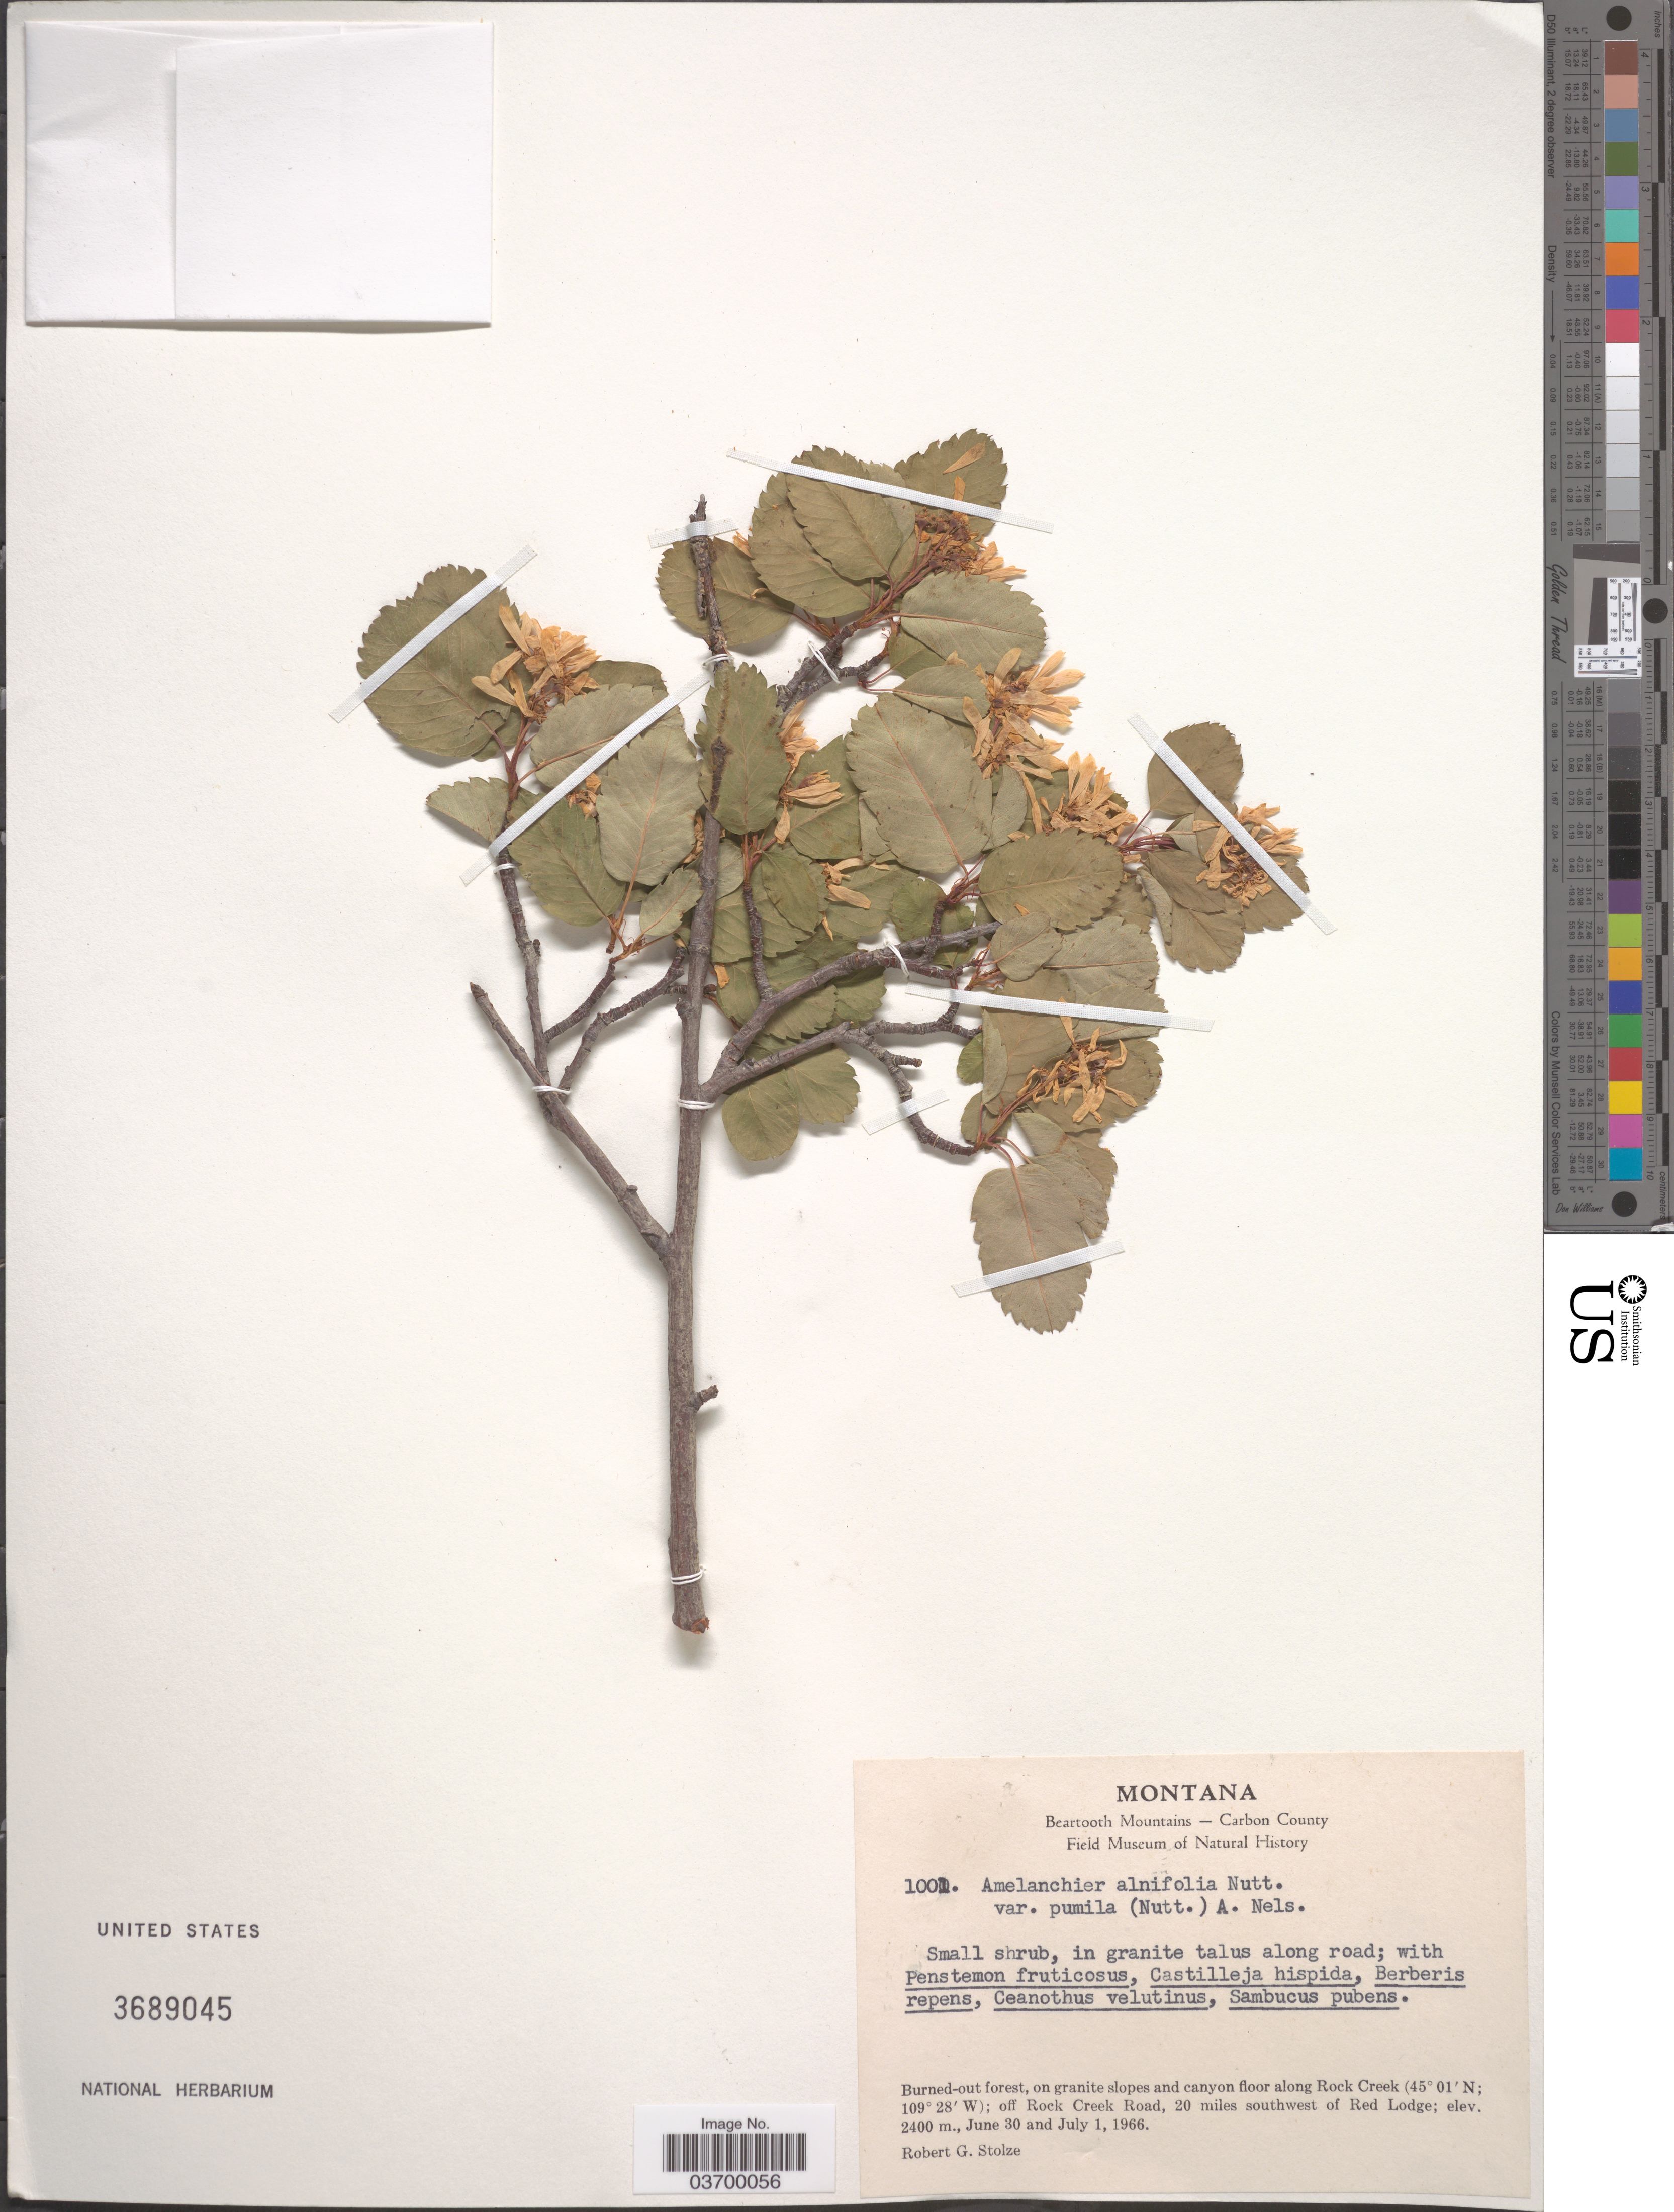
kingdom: Plantae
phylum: Tracheophyta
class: Magnoliopsida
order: Rosales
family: Rosaceae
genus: Amelanchier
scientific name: Amelanchier alnifolia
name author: (Nutt.) Nutt. ex M. Roem.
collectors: R. G. Stolze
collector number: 1001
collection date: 1966-06-30/1966-07-01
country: United States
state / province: Montana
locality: Beartooth Mountains- Carbon County. On granite slopes and canyon floor along Rock Creek; off Rock Creek Road, 20 miles southwest of Red Lodge.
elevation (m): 2400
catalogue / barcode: US 3689045